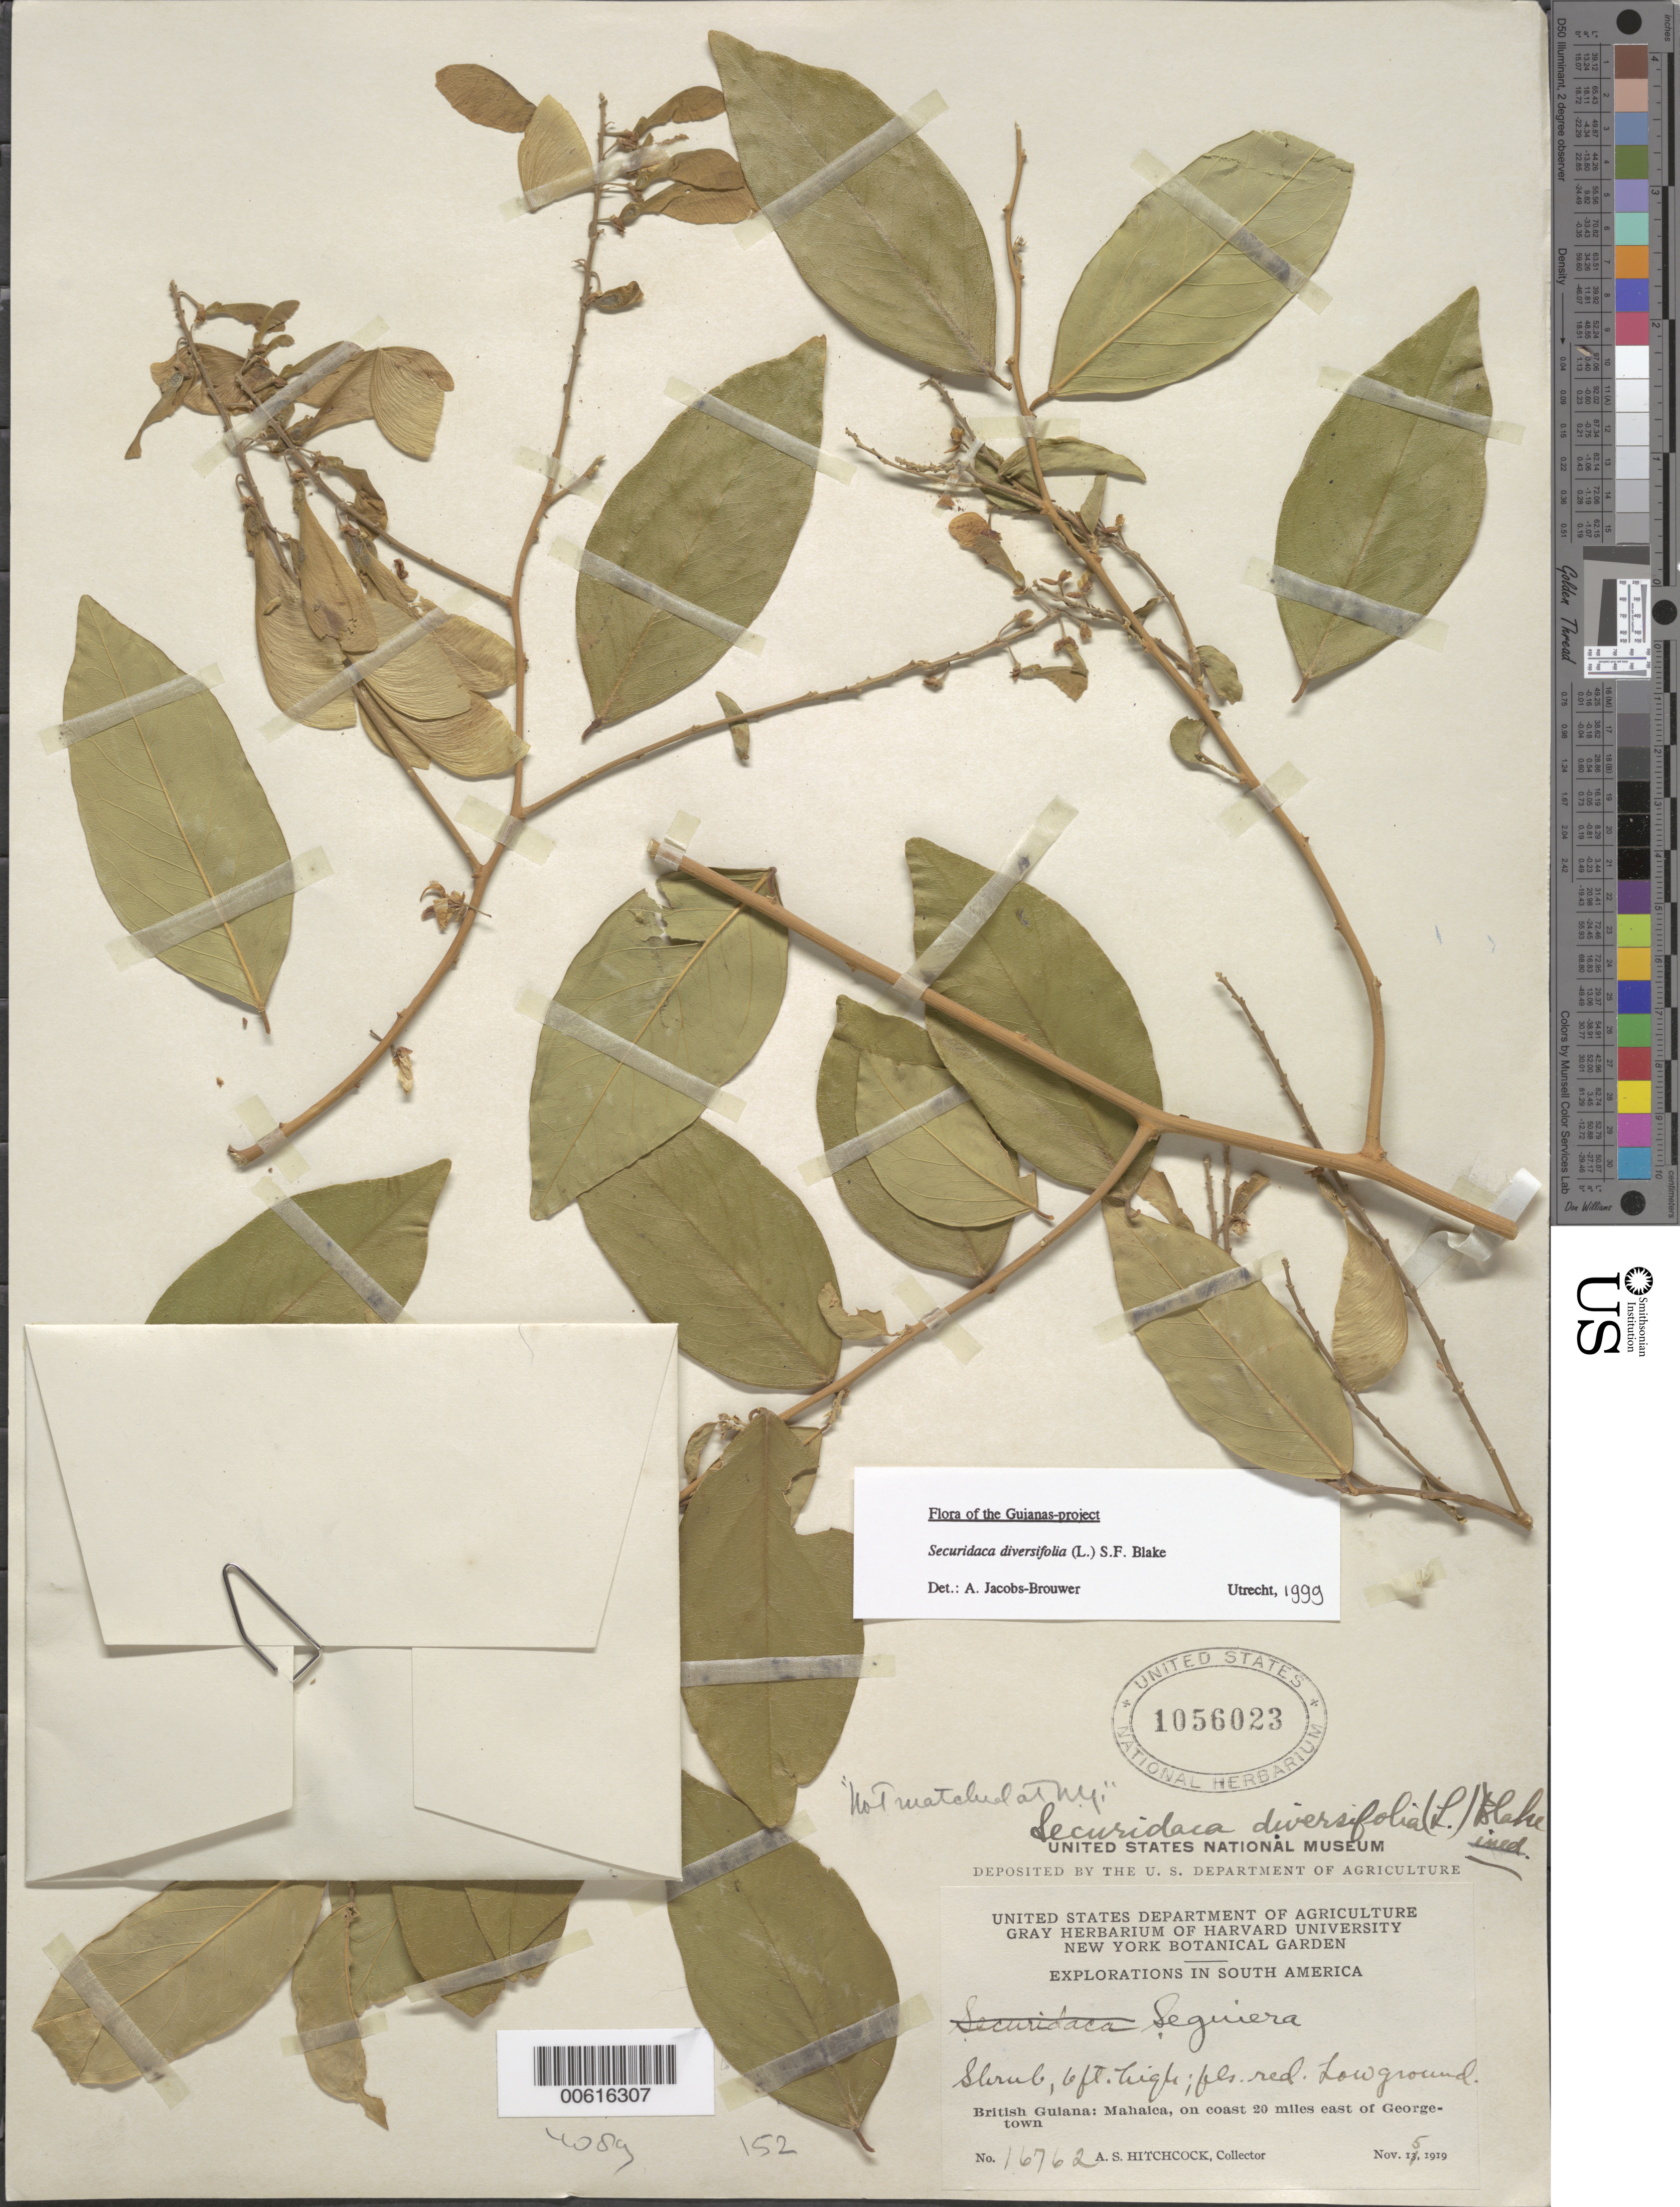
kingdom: Plantae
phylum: Tracheophyta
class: Magnoliopsida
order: Fabales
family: Polygalaceae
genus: Securidaca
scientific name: Securidaca diversifolia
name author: (L.) S.F. Blake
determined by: Jacobs-Brouwer, A.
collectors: A. S. Hitchcock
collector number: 16762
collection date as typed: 15-Nov-19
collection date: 1919-11-15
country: Guyana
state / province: Demerara-Mahaica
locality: Mahaica, on coast 20 miles east of Georgetown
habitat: Low ground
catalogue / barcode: US 1056023